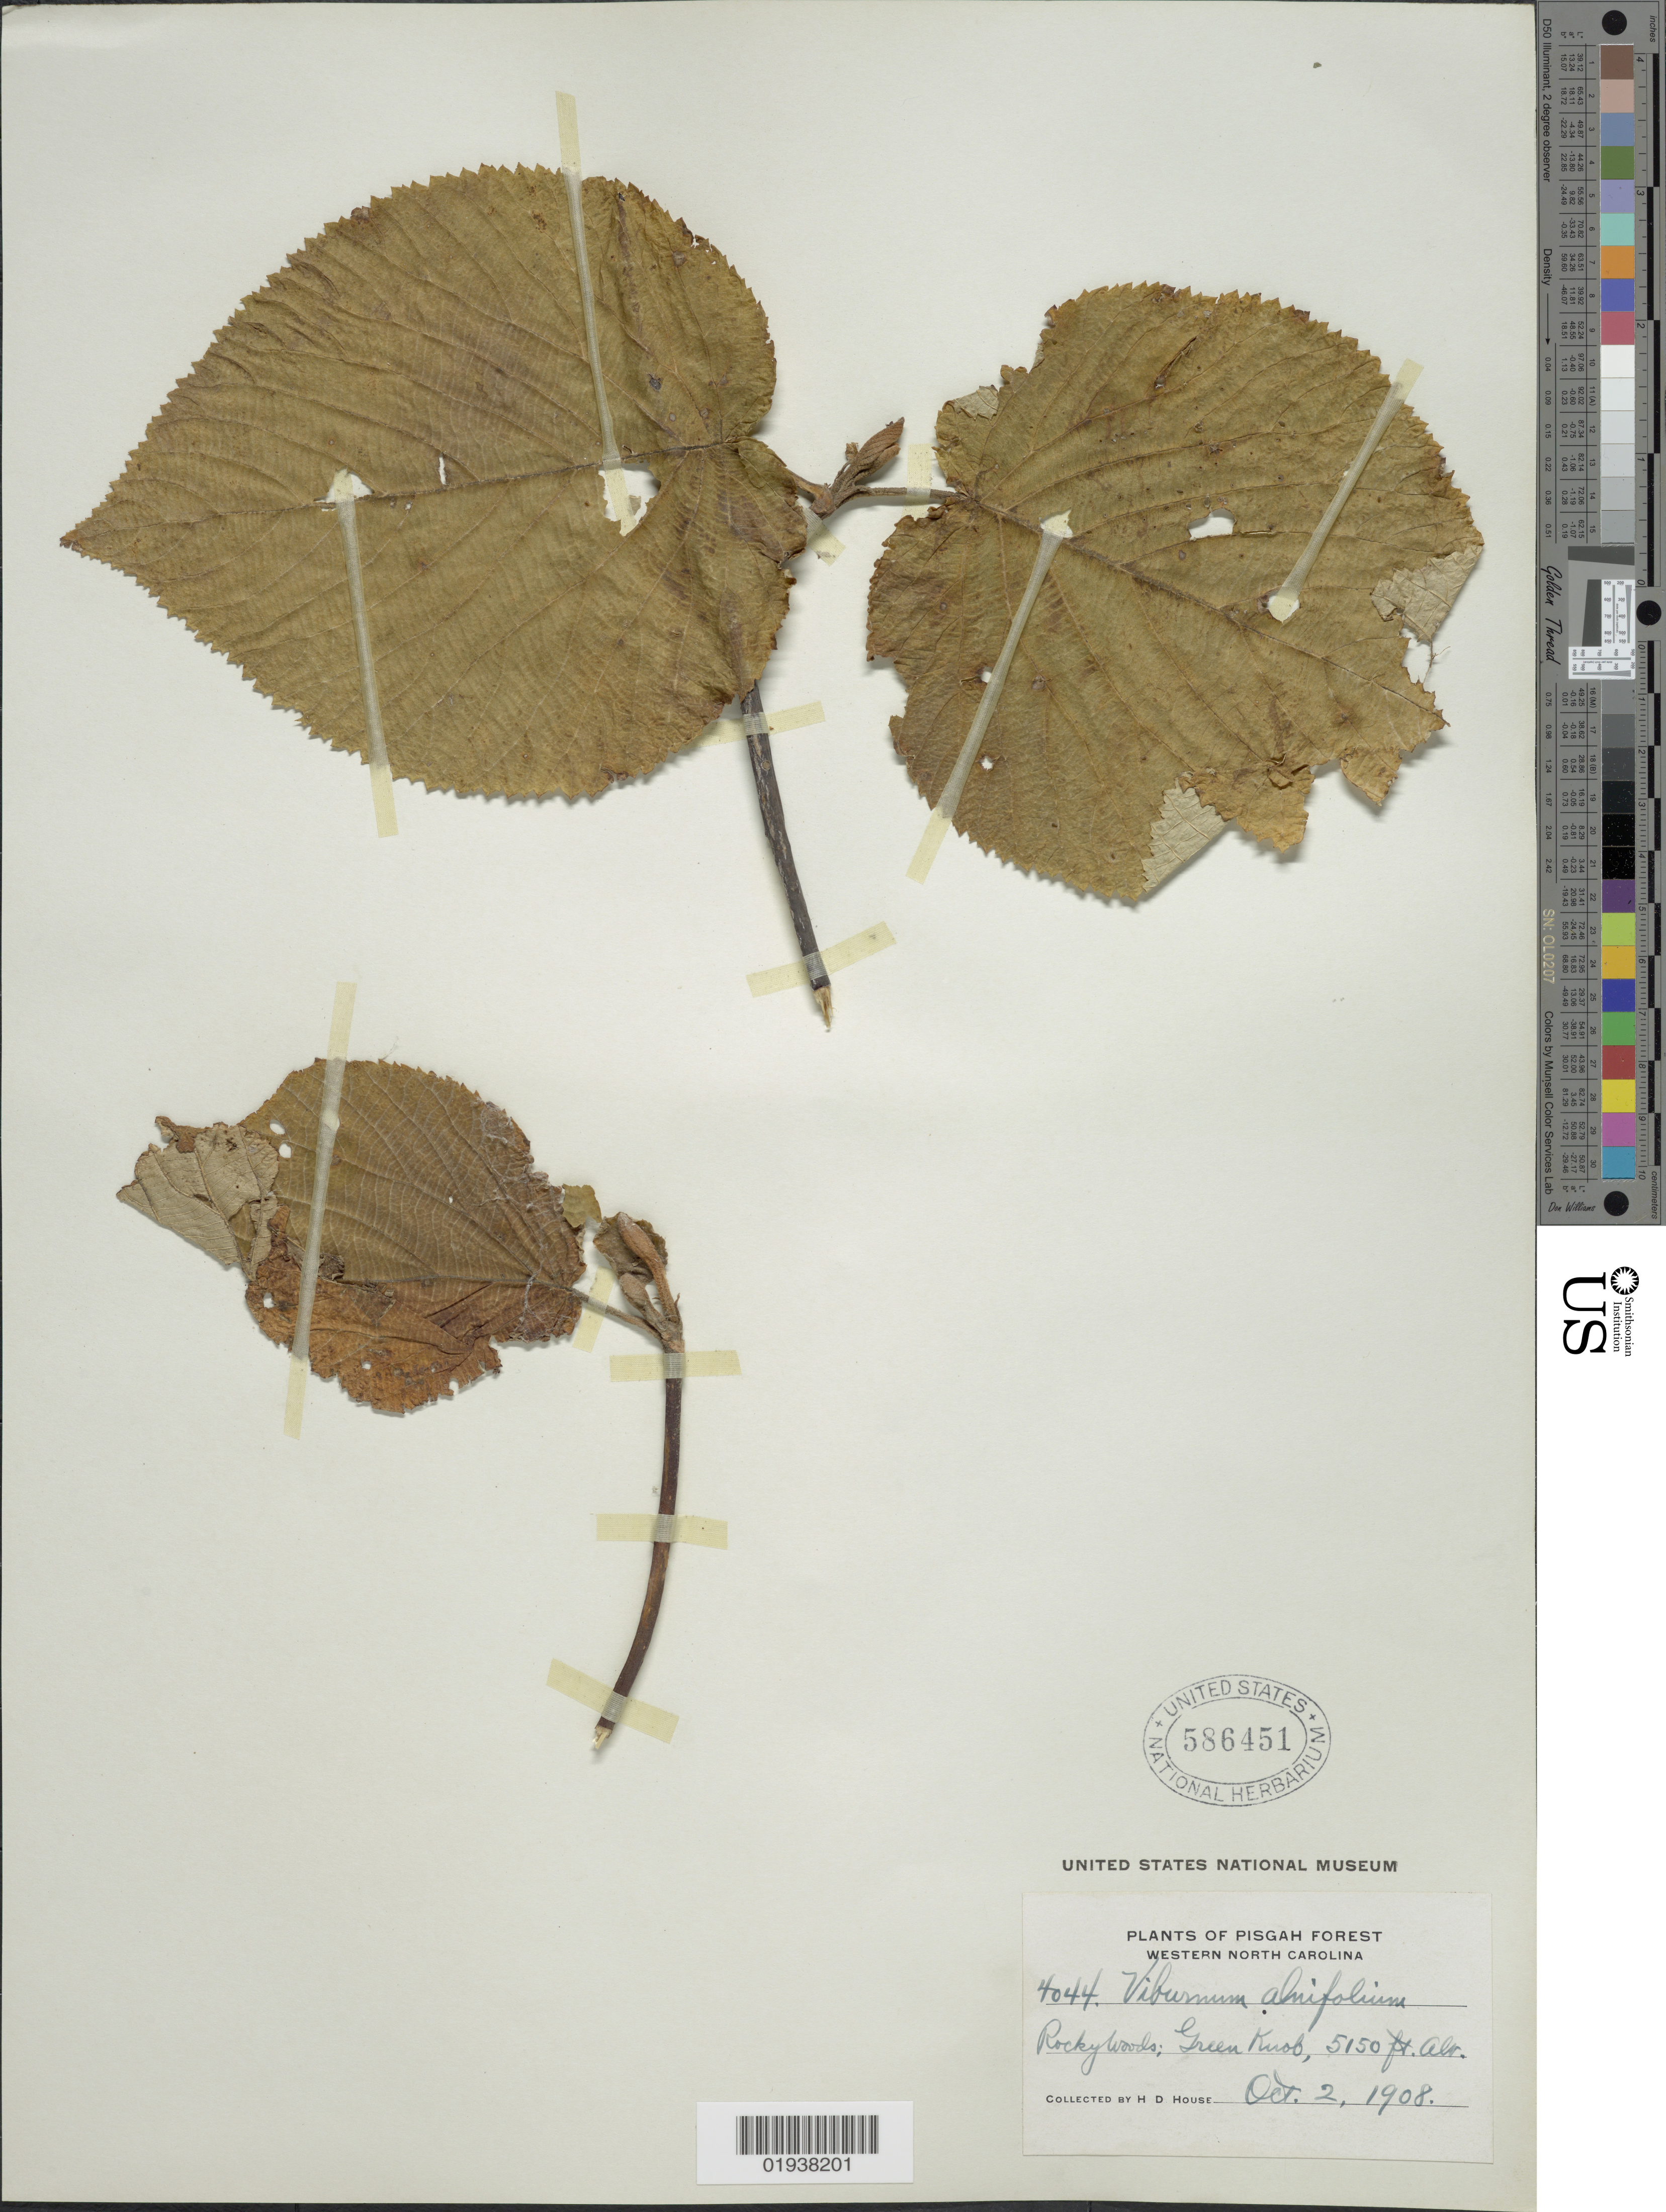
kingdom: Plantae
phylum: Tracheophyta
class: Magnoliopsida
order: Dipsacales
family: Viburnaceae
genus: Viburnum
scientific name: Viburnum alnifolium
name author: Marshall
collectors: H. D. House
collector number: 4044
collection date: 1908-10-02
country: United States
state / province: North Carolina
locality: Pisgah Forest. Rocky woods, Green Knob.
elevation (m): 1570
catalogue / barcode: US 586451